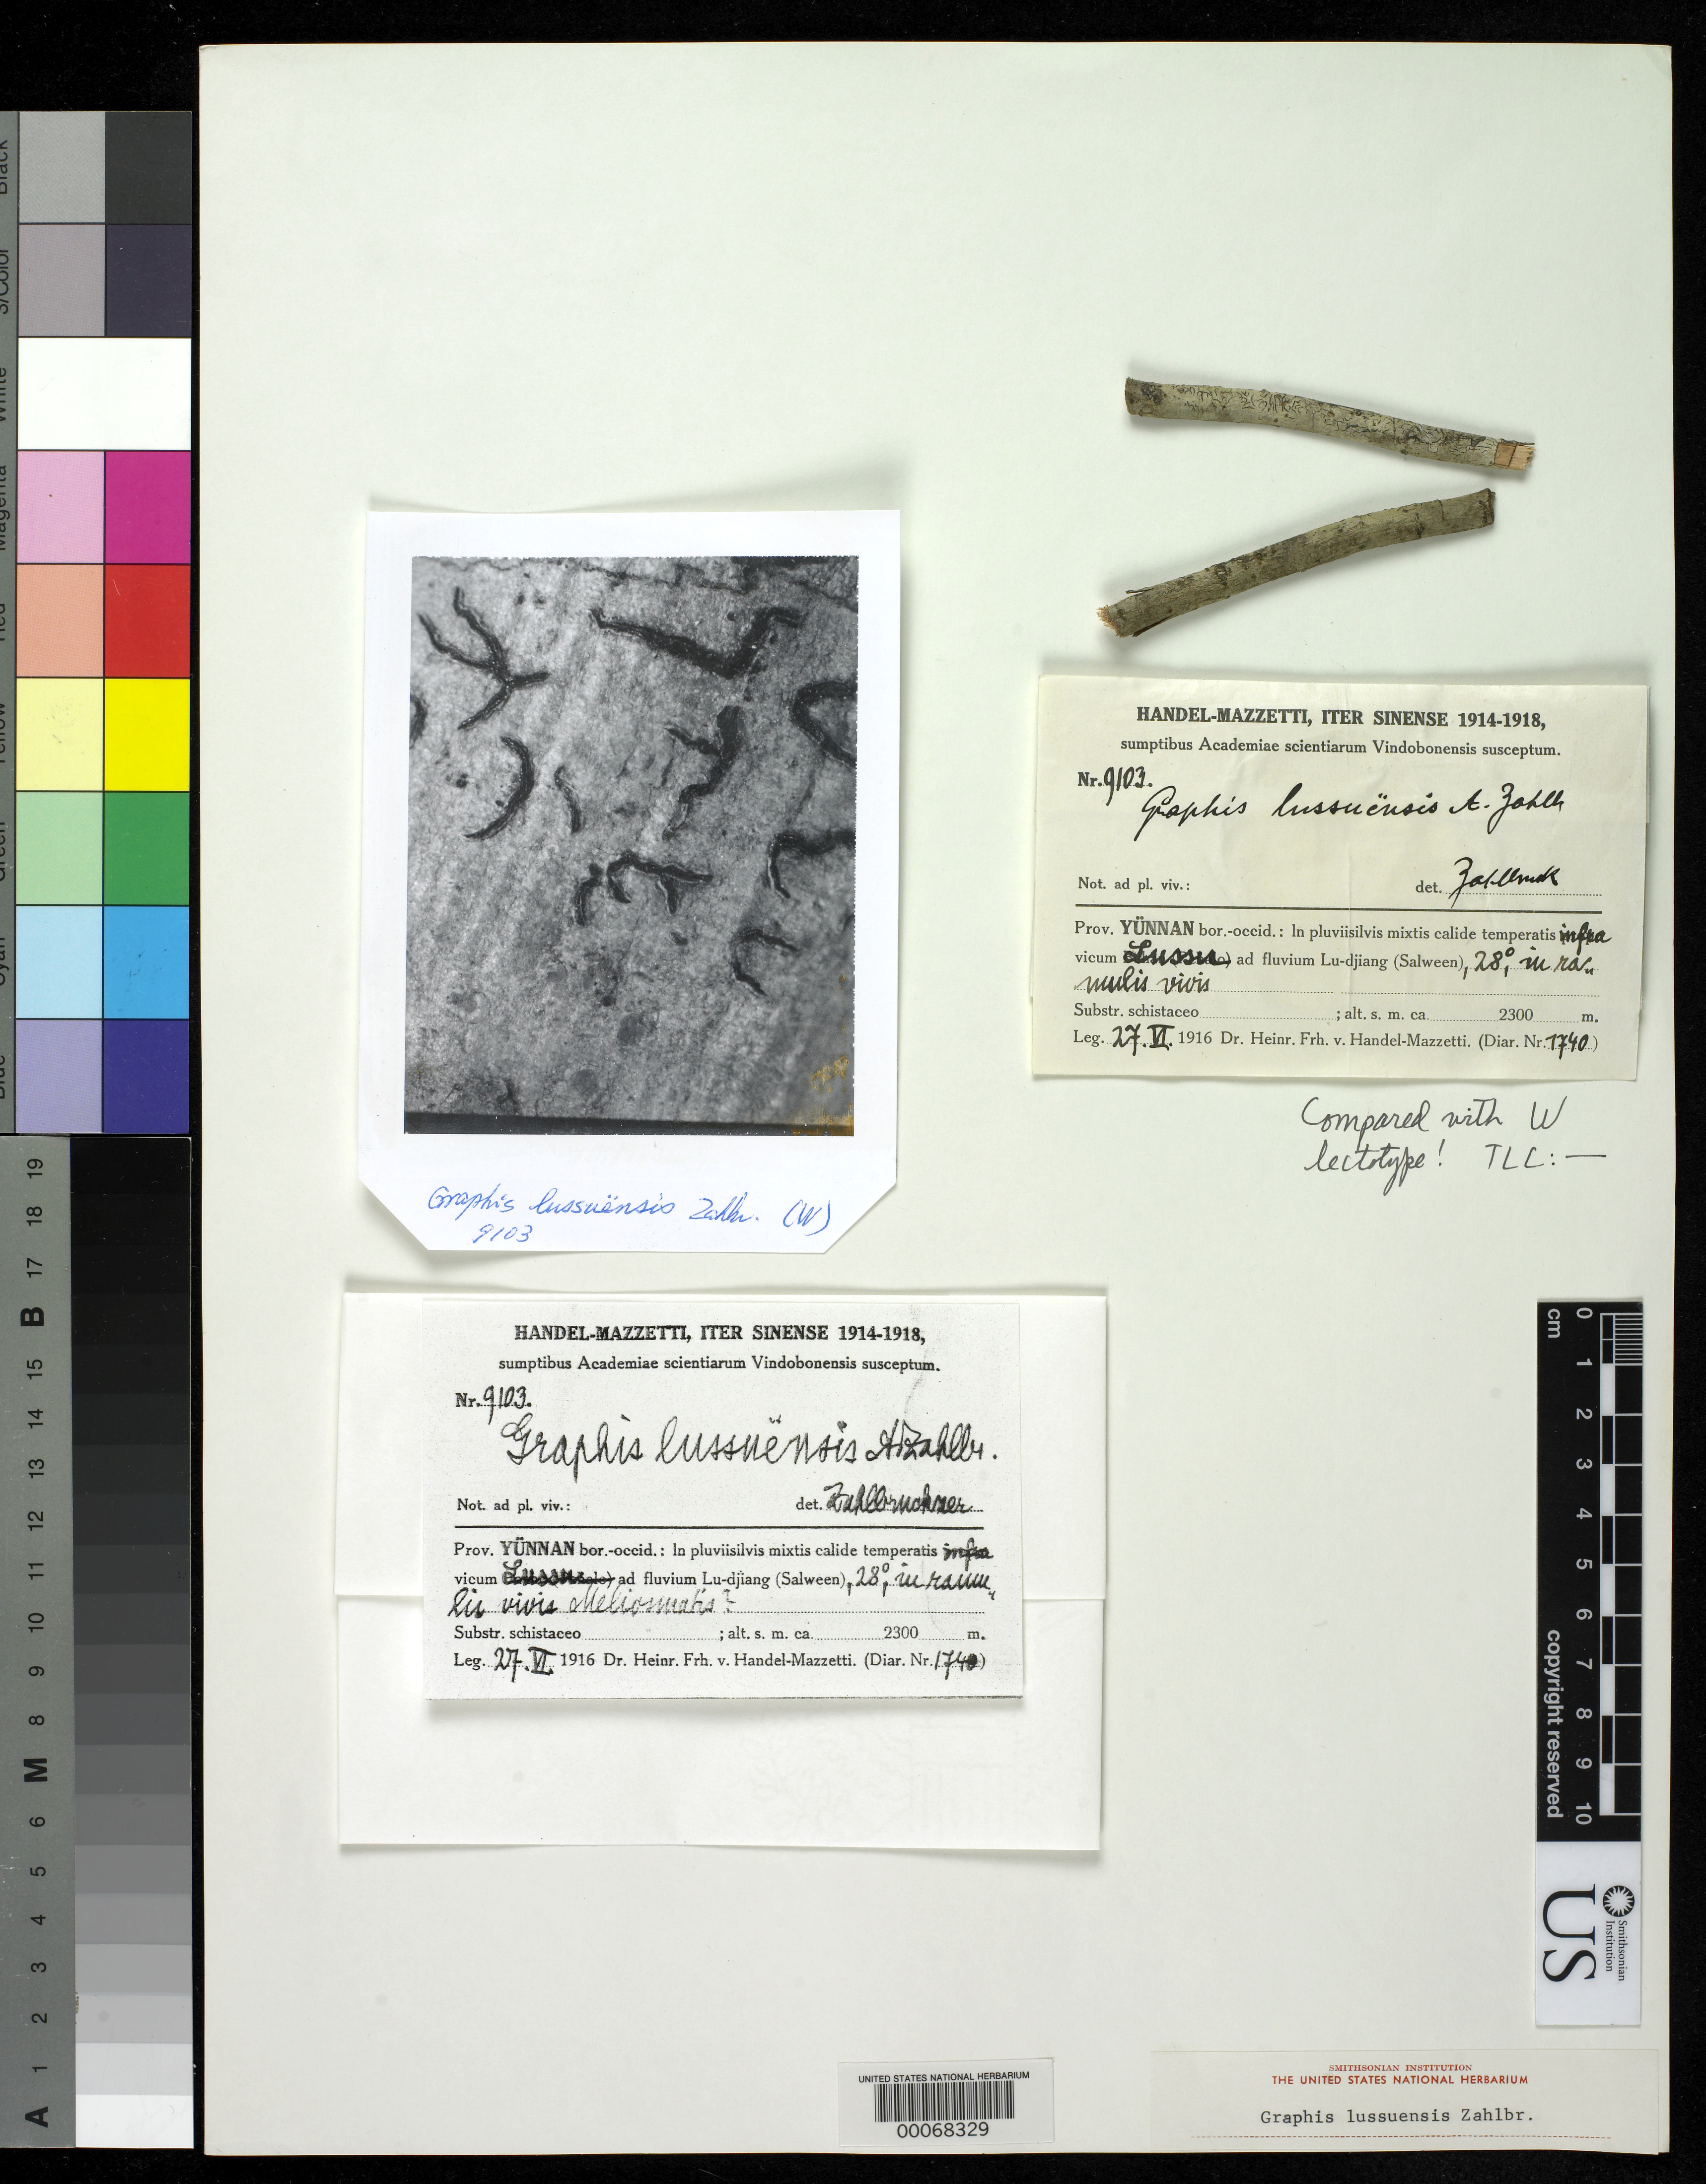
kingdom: Fungi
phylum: Ascomycota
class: Lecanoromycetes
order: Ostropales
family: Graphidaceae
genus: Graphis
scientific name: Graphis lussuensis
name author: Zahlbr. in Hand.-Mazz.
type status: Isotype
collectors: H. Handel-Mazzetti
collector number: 9103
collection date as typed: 27 Jun 1916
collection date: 1916-06-27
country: China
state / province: Yunnan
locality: Lu-djiang (Salween).